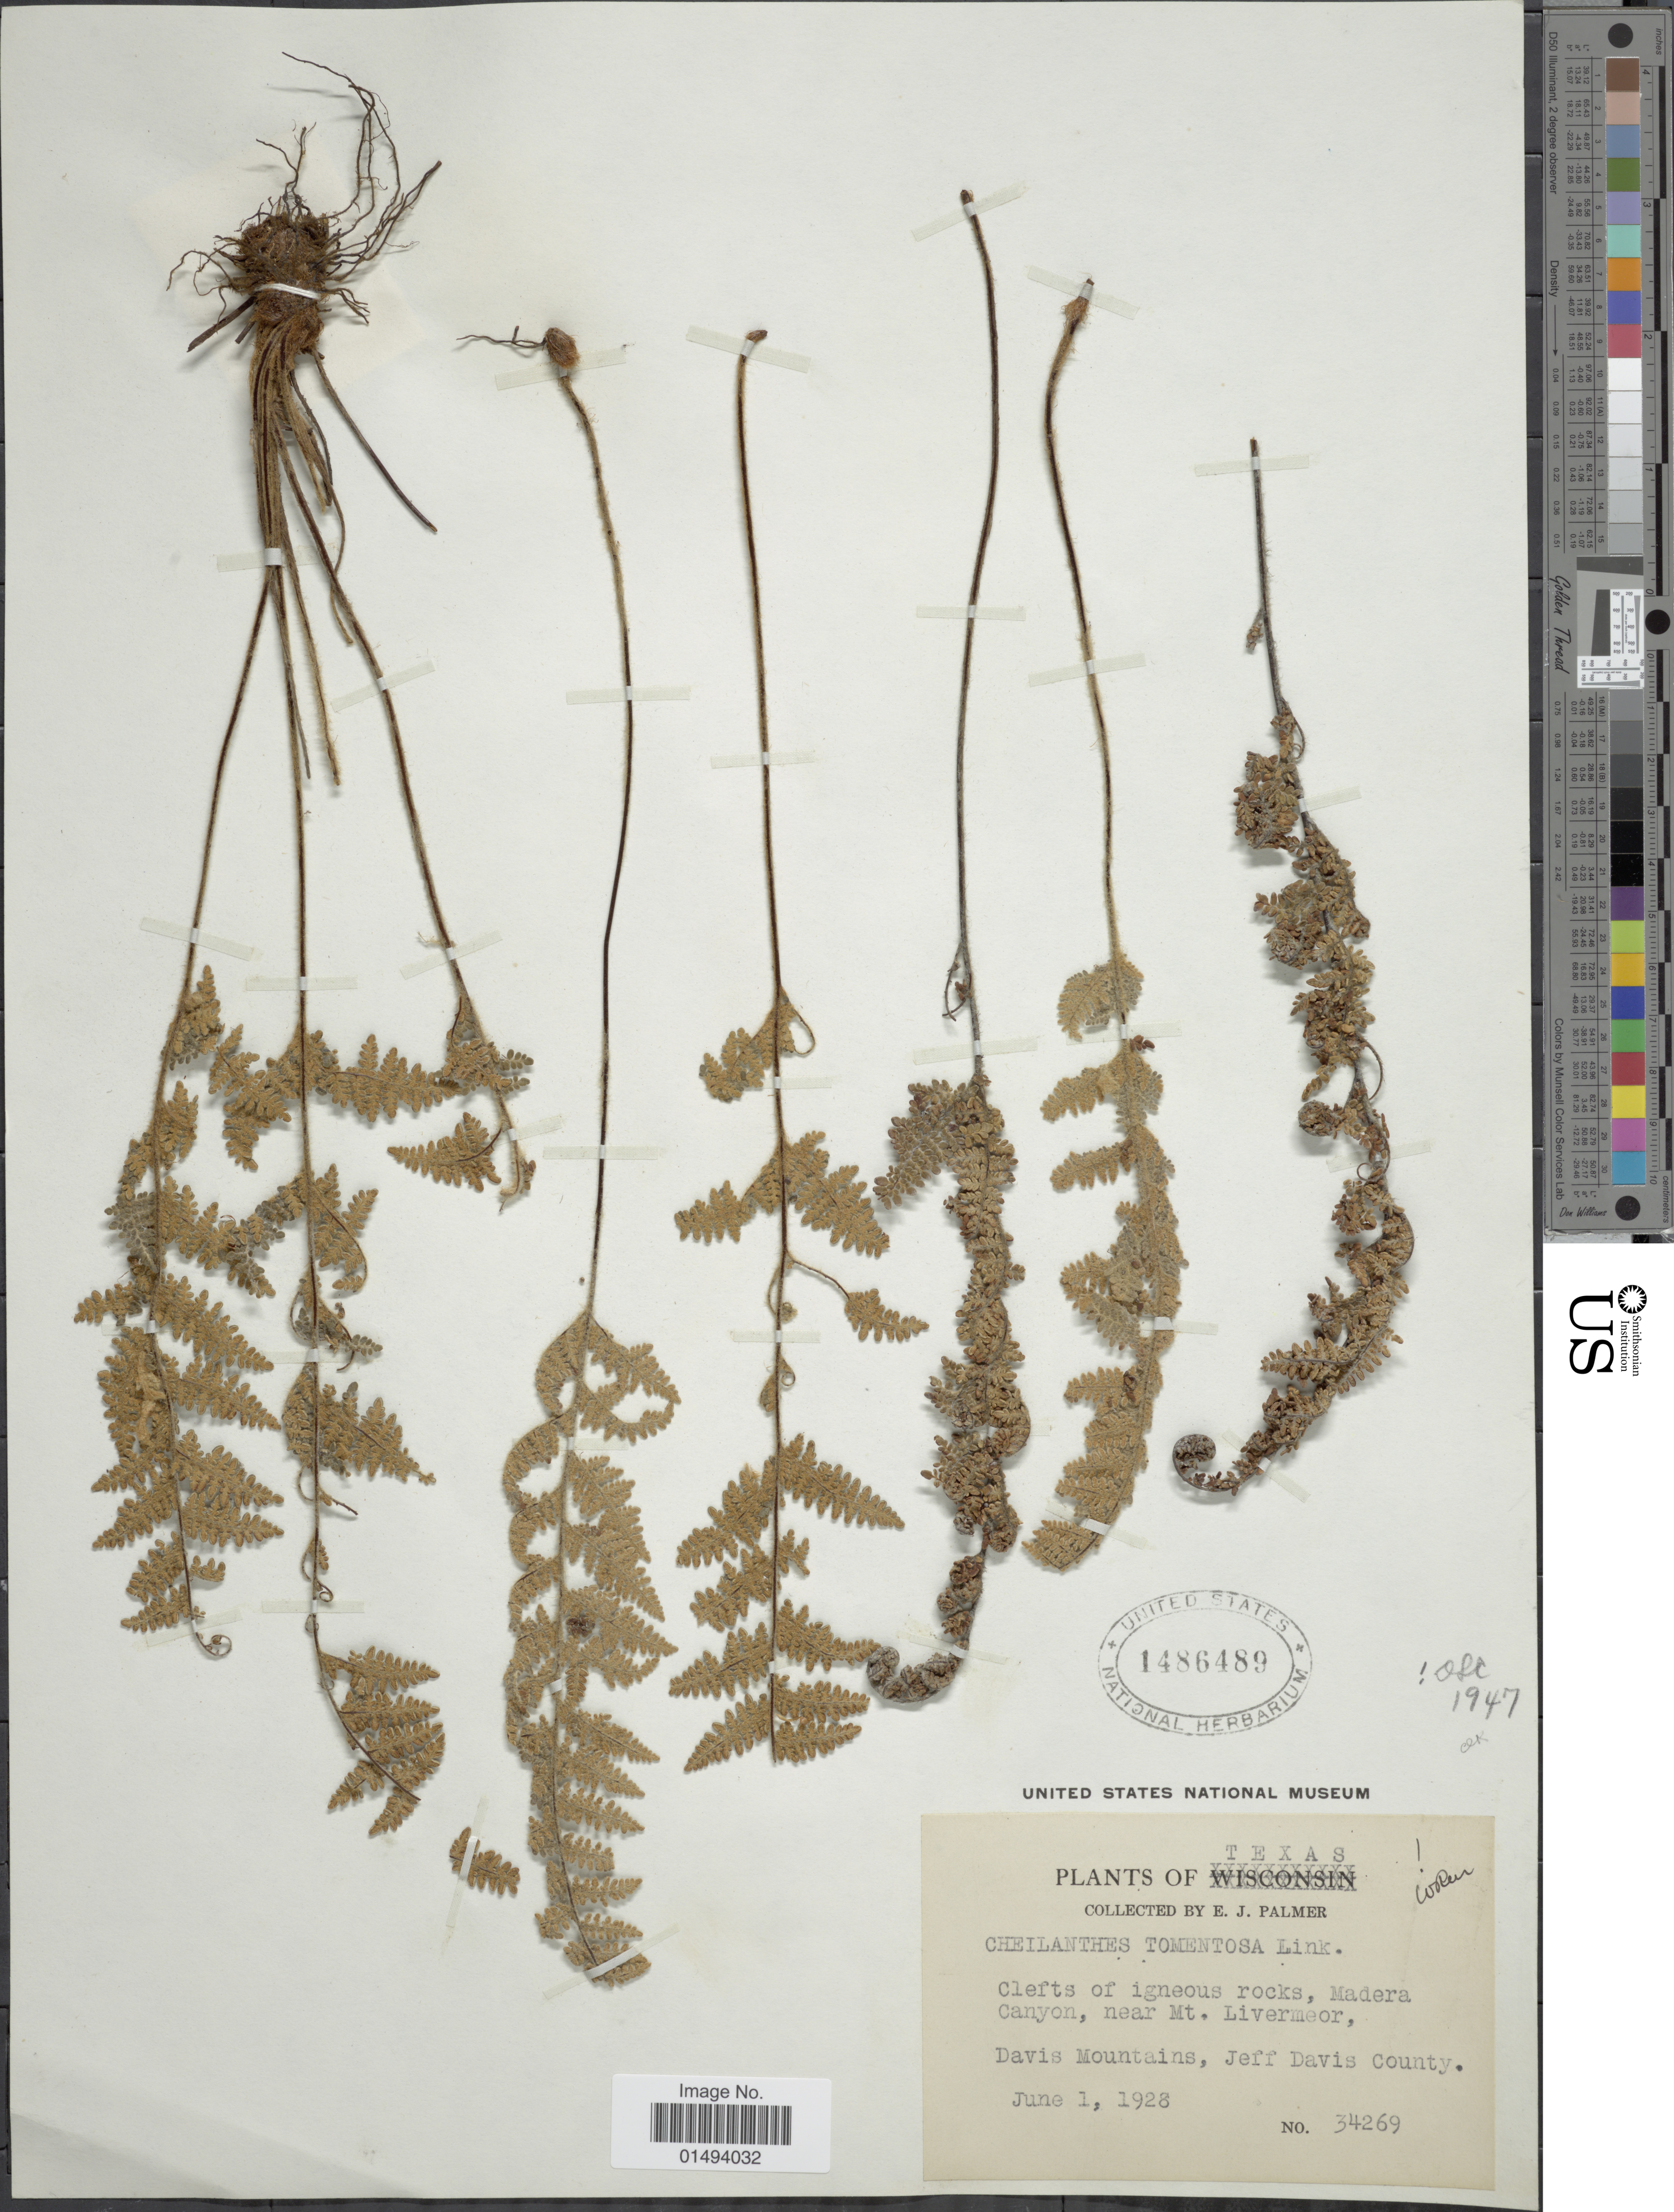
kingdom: Plantae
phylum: Tracheophyta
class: Polypodiopsida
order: Polypodiales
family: Pteridaceae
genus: Myriopteris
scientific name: Myriopteris tomentosa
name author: (Link) Fée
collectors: E. J. Palmer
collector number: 34269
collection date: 1928-06-01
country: United States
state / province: Texas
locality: Texas, Clefts of igneous rocks, Madera Canyon, near Mt. Livermeor, Davis Mountains, Jeff Davis County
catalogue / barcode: US 1486489